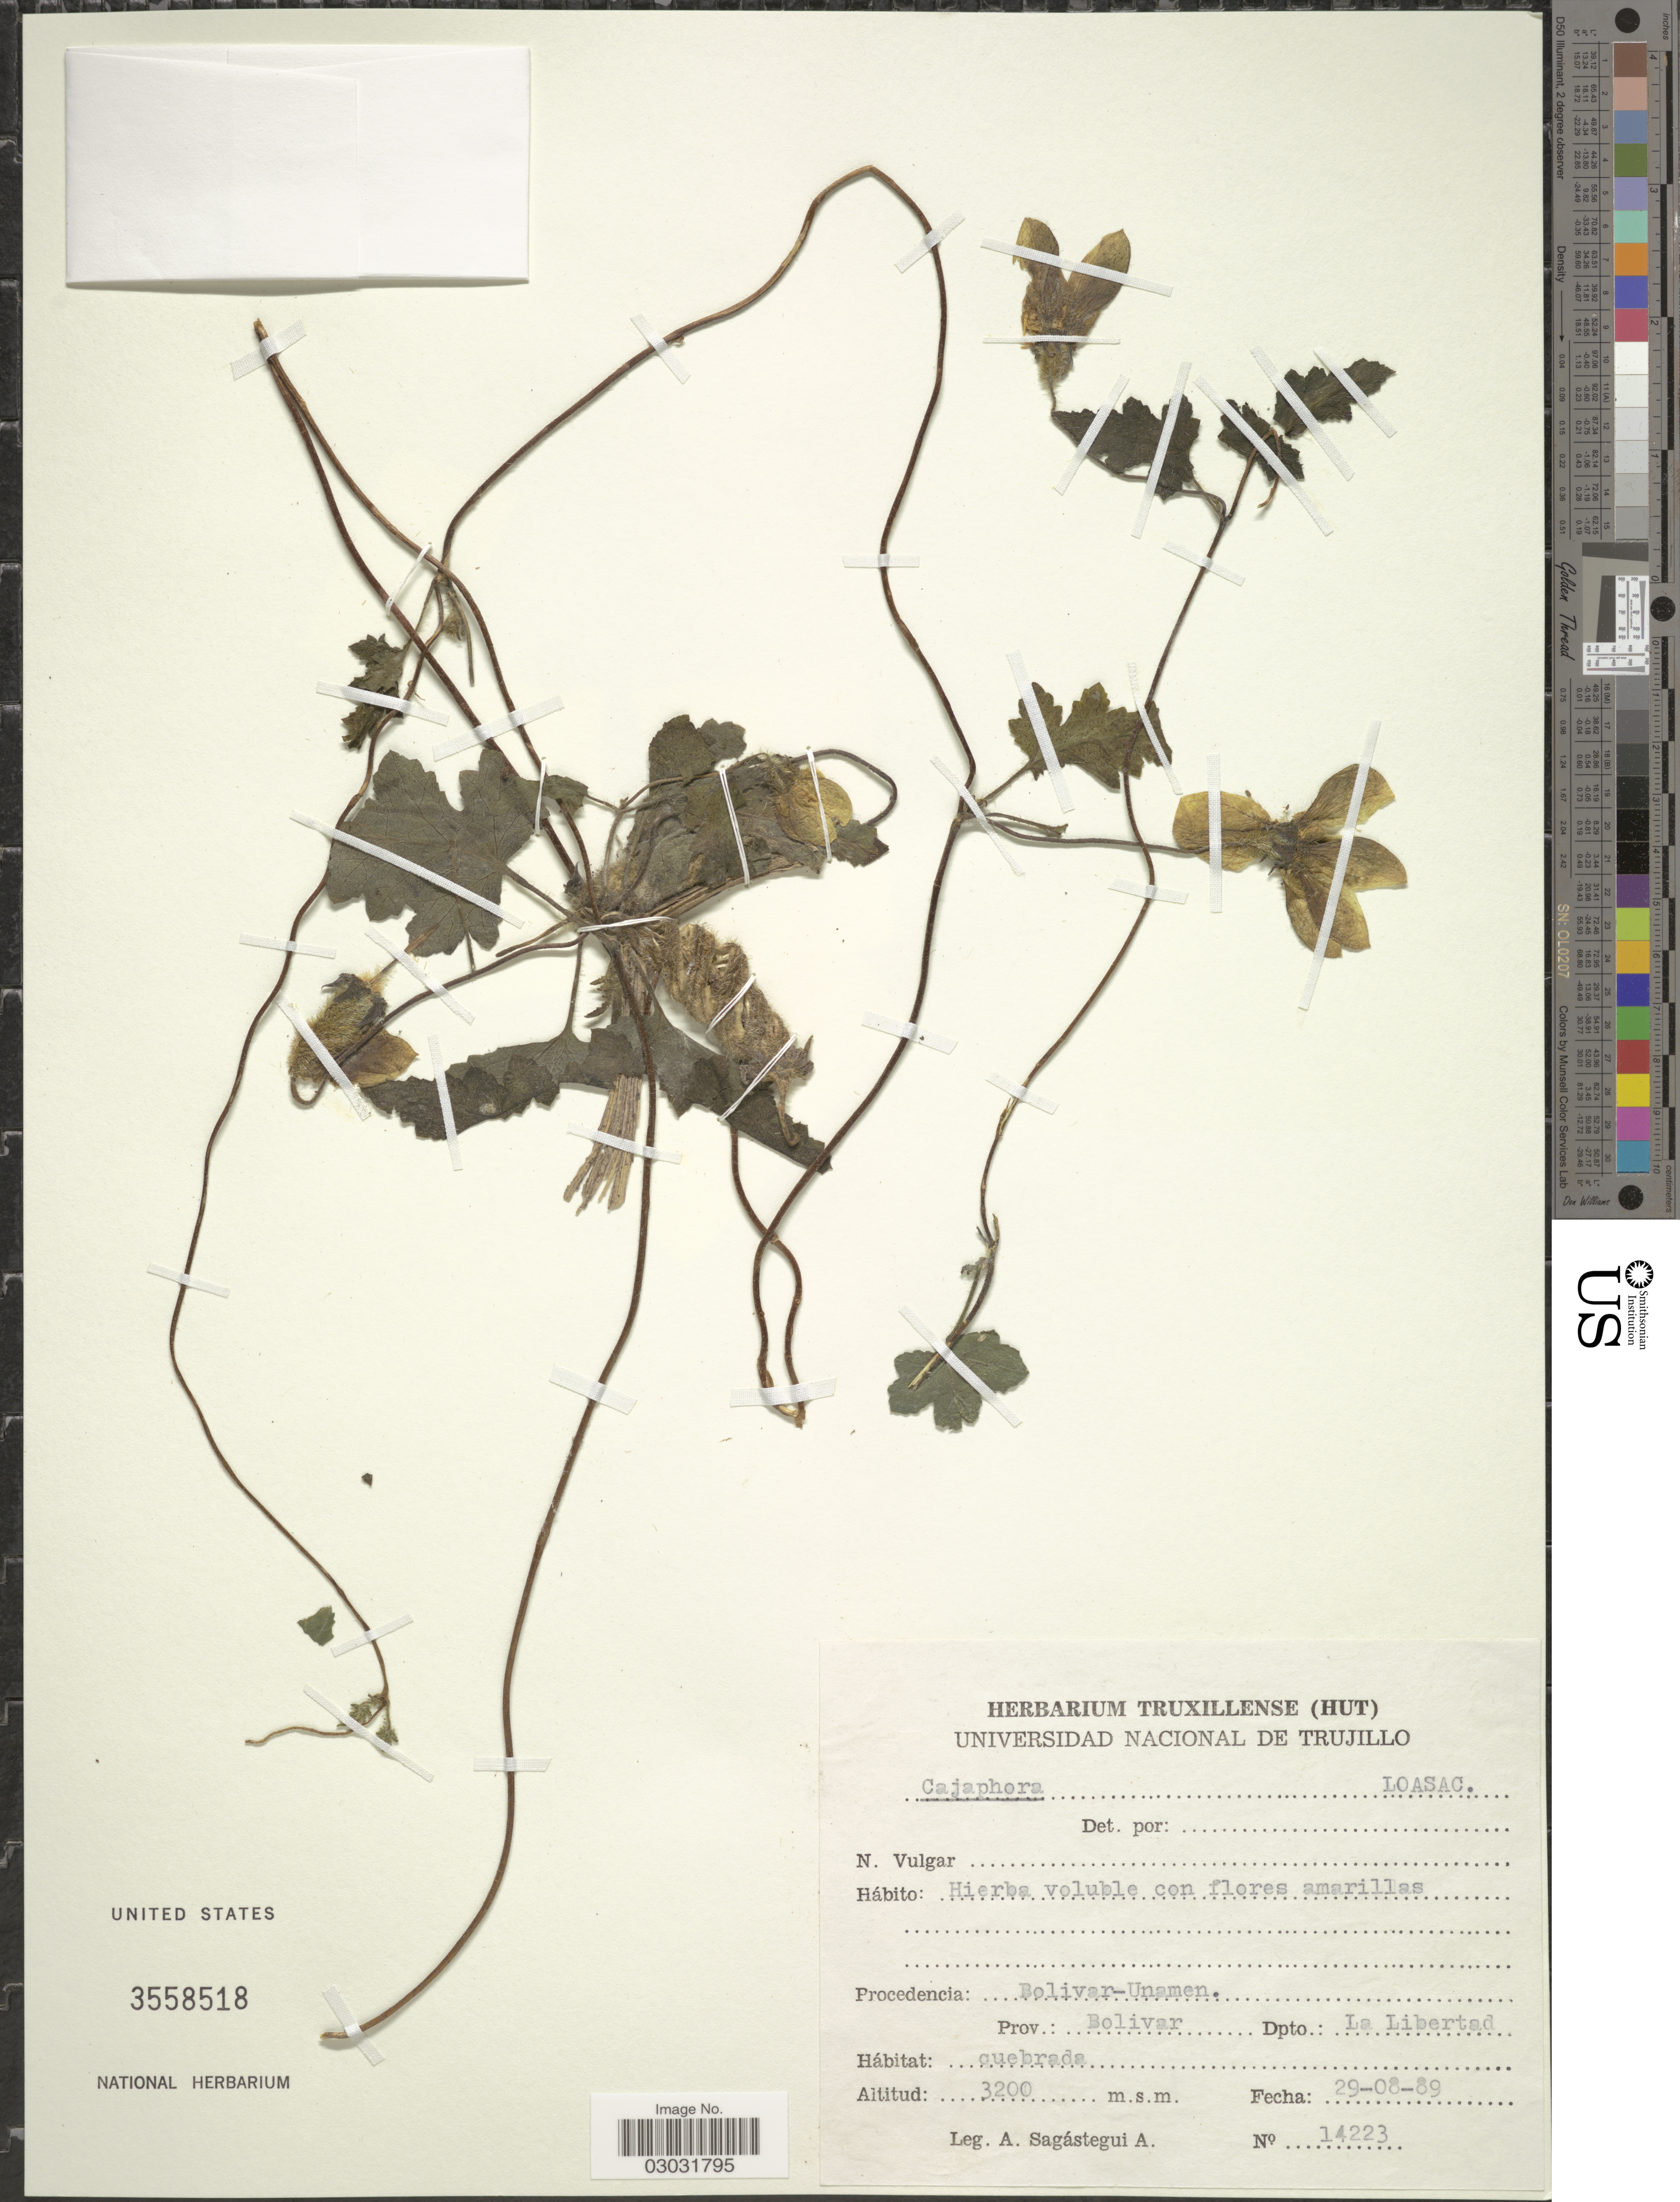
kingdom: Plantae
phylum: Tracheophyta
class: Magnoliopsida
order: Cornales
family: Loasaceae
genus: Caiophora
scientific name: Caiophora sp.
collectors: A. Sagástegui A.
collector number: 14223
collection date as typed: Transcribed d/m/y: 29/8/89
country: Peru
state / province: La Libertad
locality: Bolivar-Unamen. Prov. Bolivar. Dpto. La Libertad.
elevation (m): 3200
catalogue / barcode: US 3558518